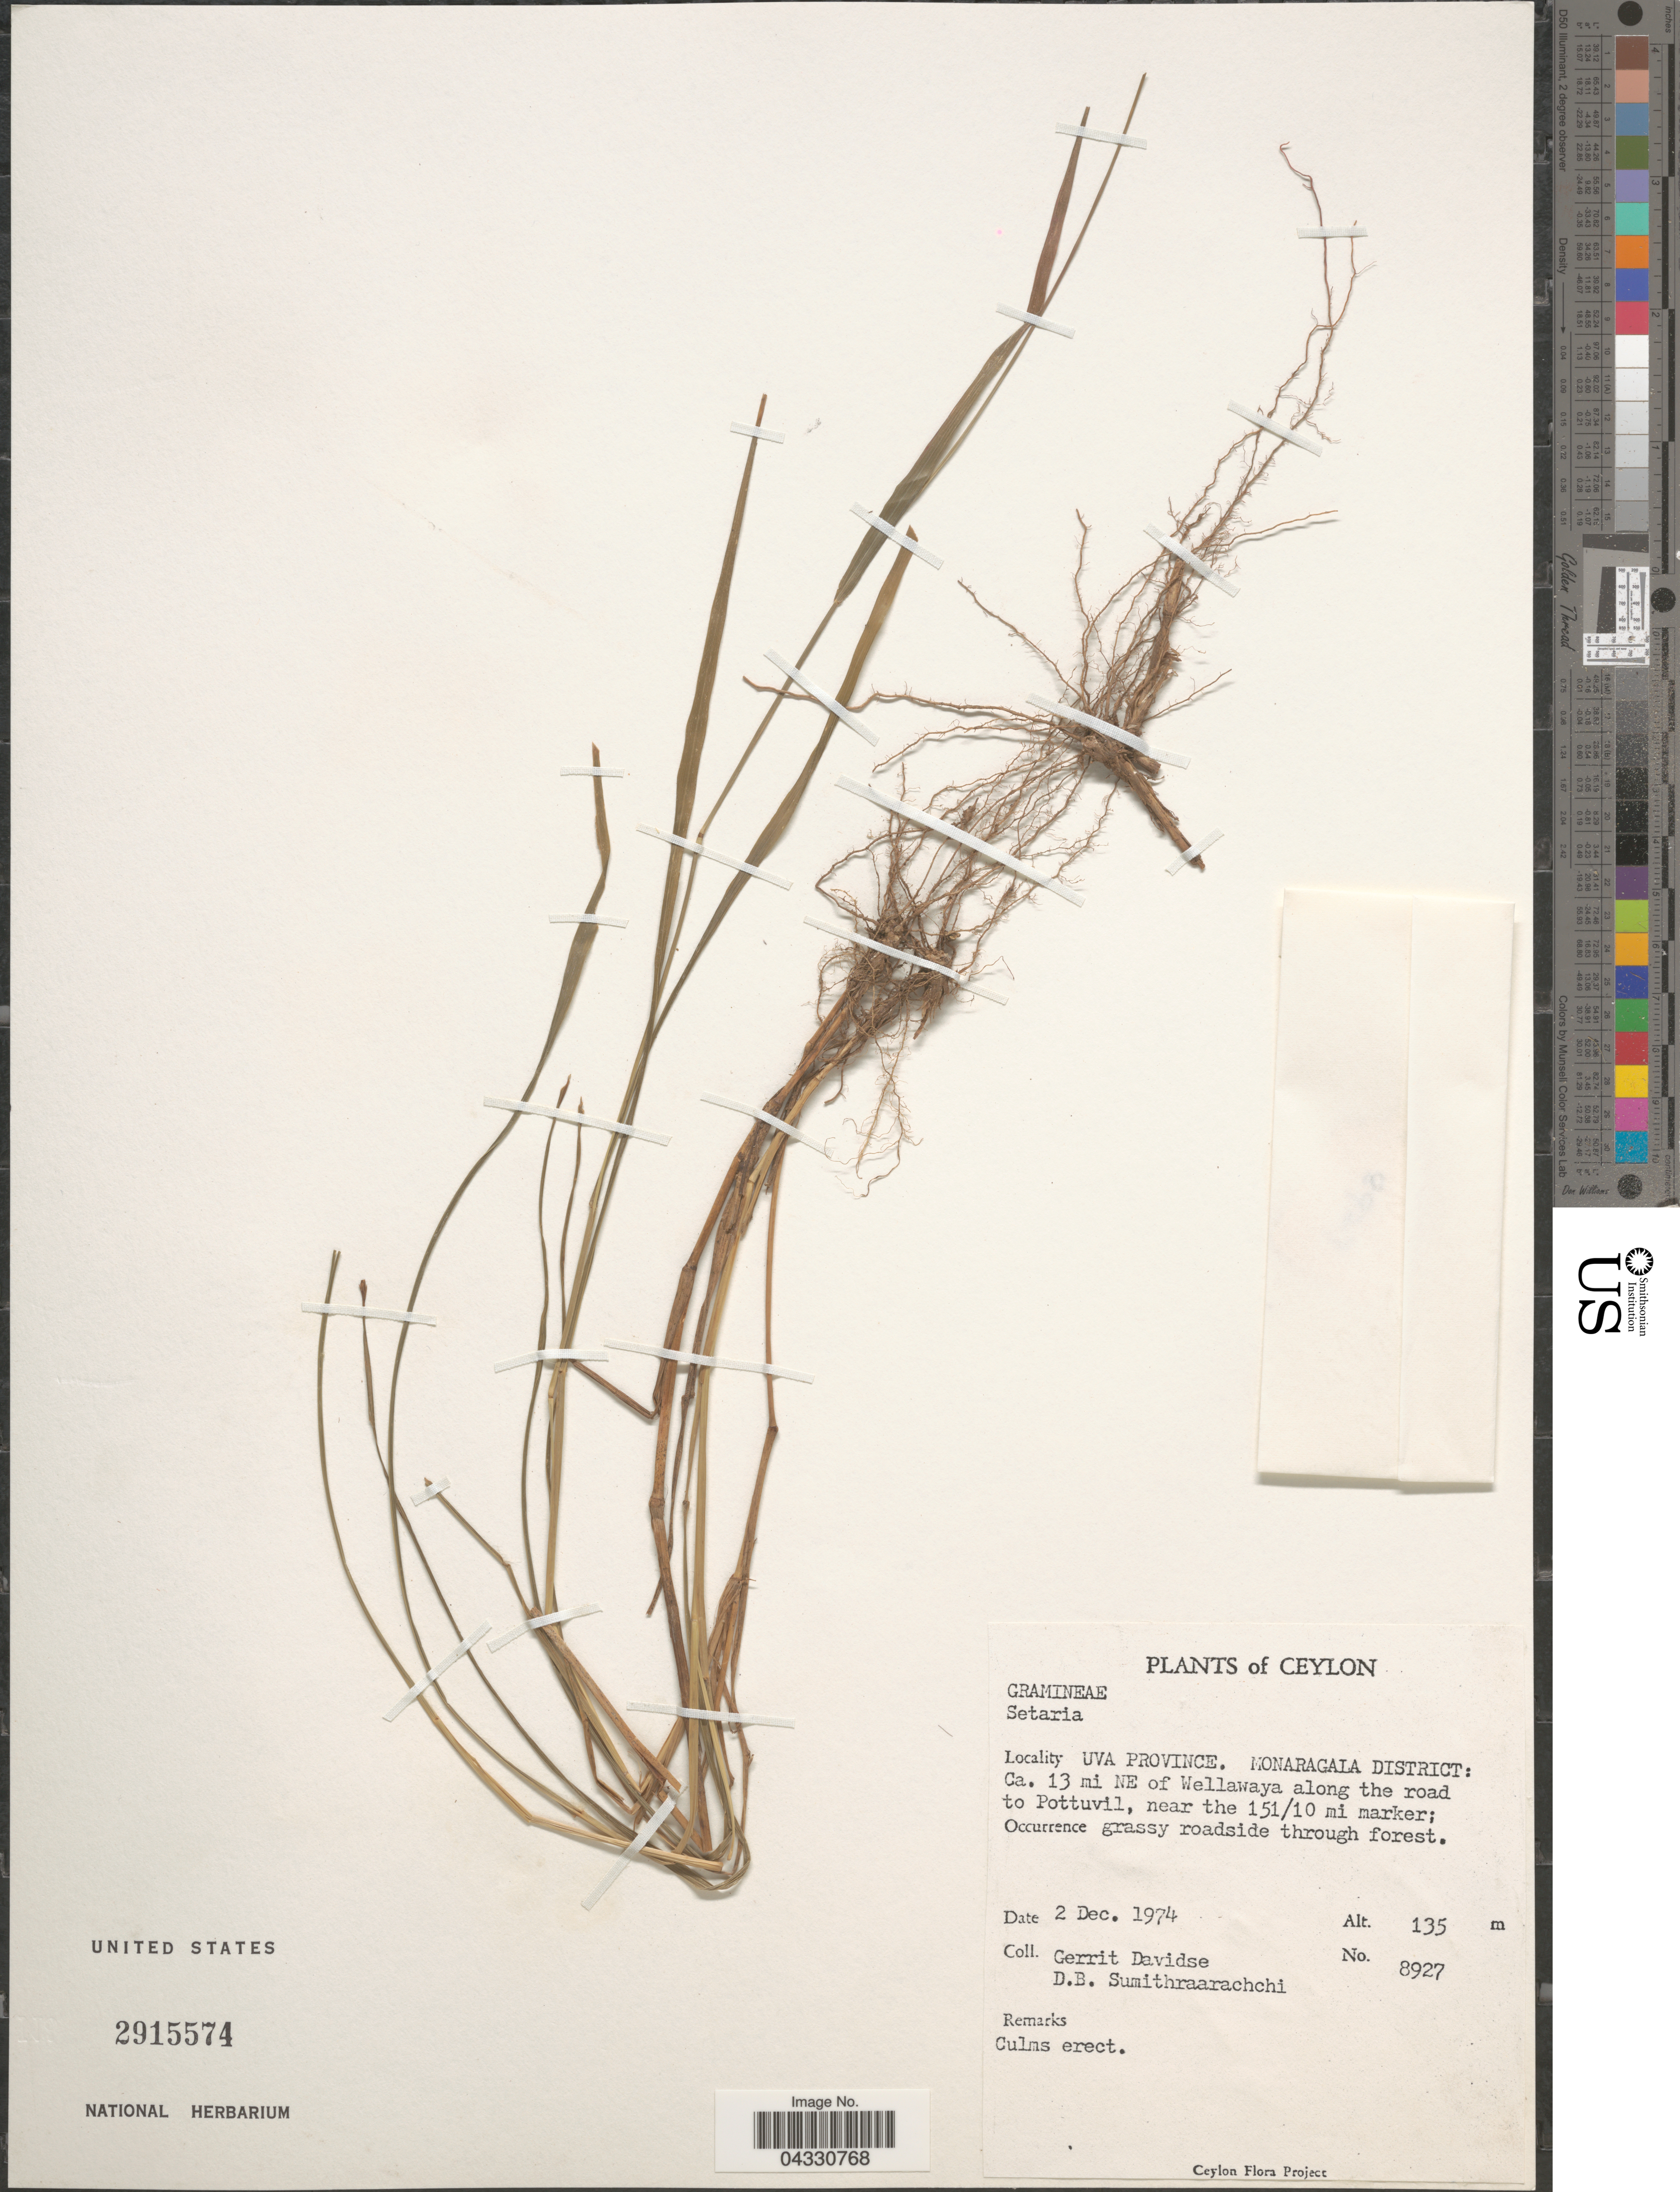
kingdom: Plantae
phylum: Tracheophyta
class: Liliopsida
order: Poales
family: Poaceae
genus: Setaria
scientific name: Setaria sp.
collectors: G. Davidse & D. B. Sumithraarachchi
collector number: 8927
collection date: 1974-12-02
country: Sri Lanka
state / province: Uva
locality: Ceylon. Monaragala District: Ca. 13 mi NE of Wellawaya along the road to Pottuvil, near the 151/10 mi marker.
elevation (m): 135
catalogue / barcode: US 2915574